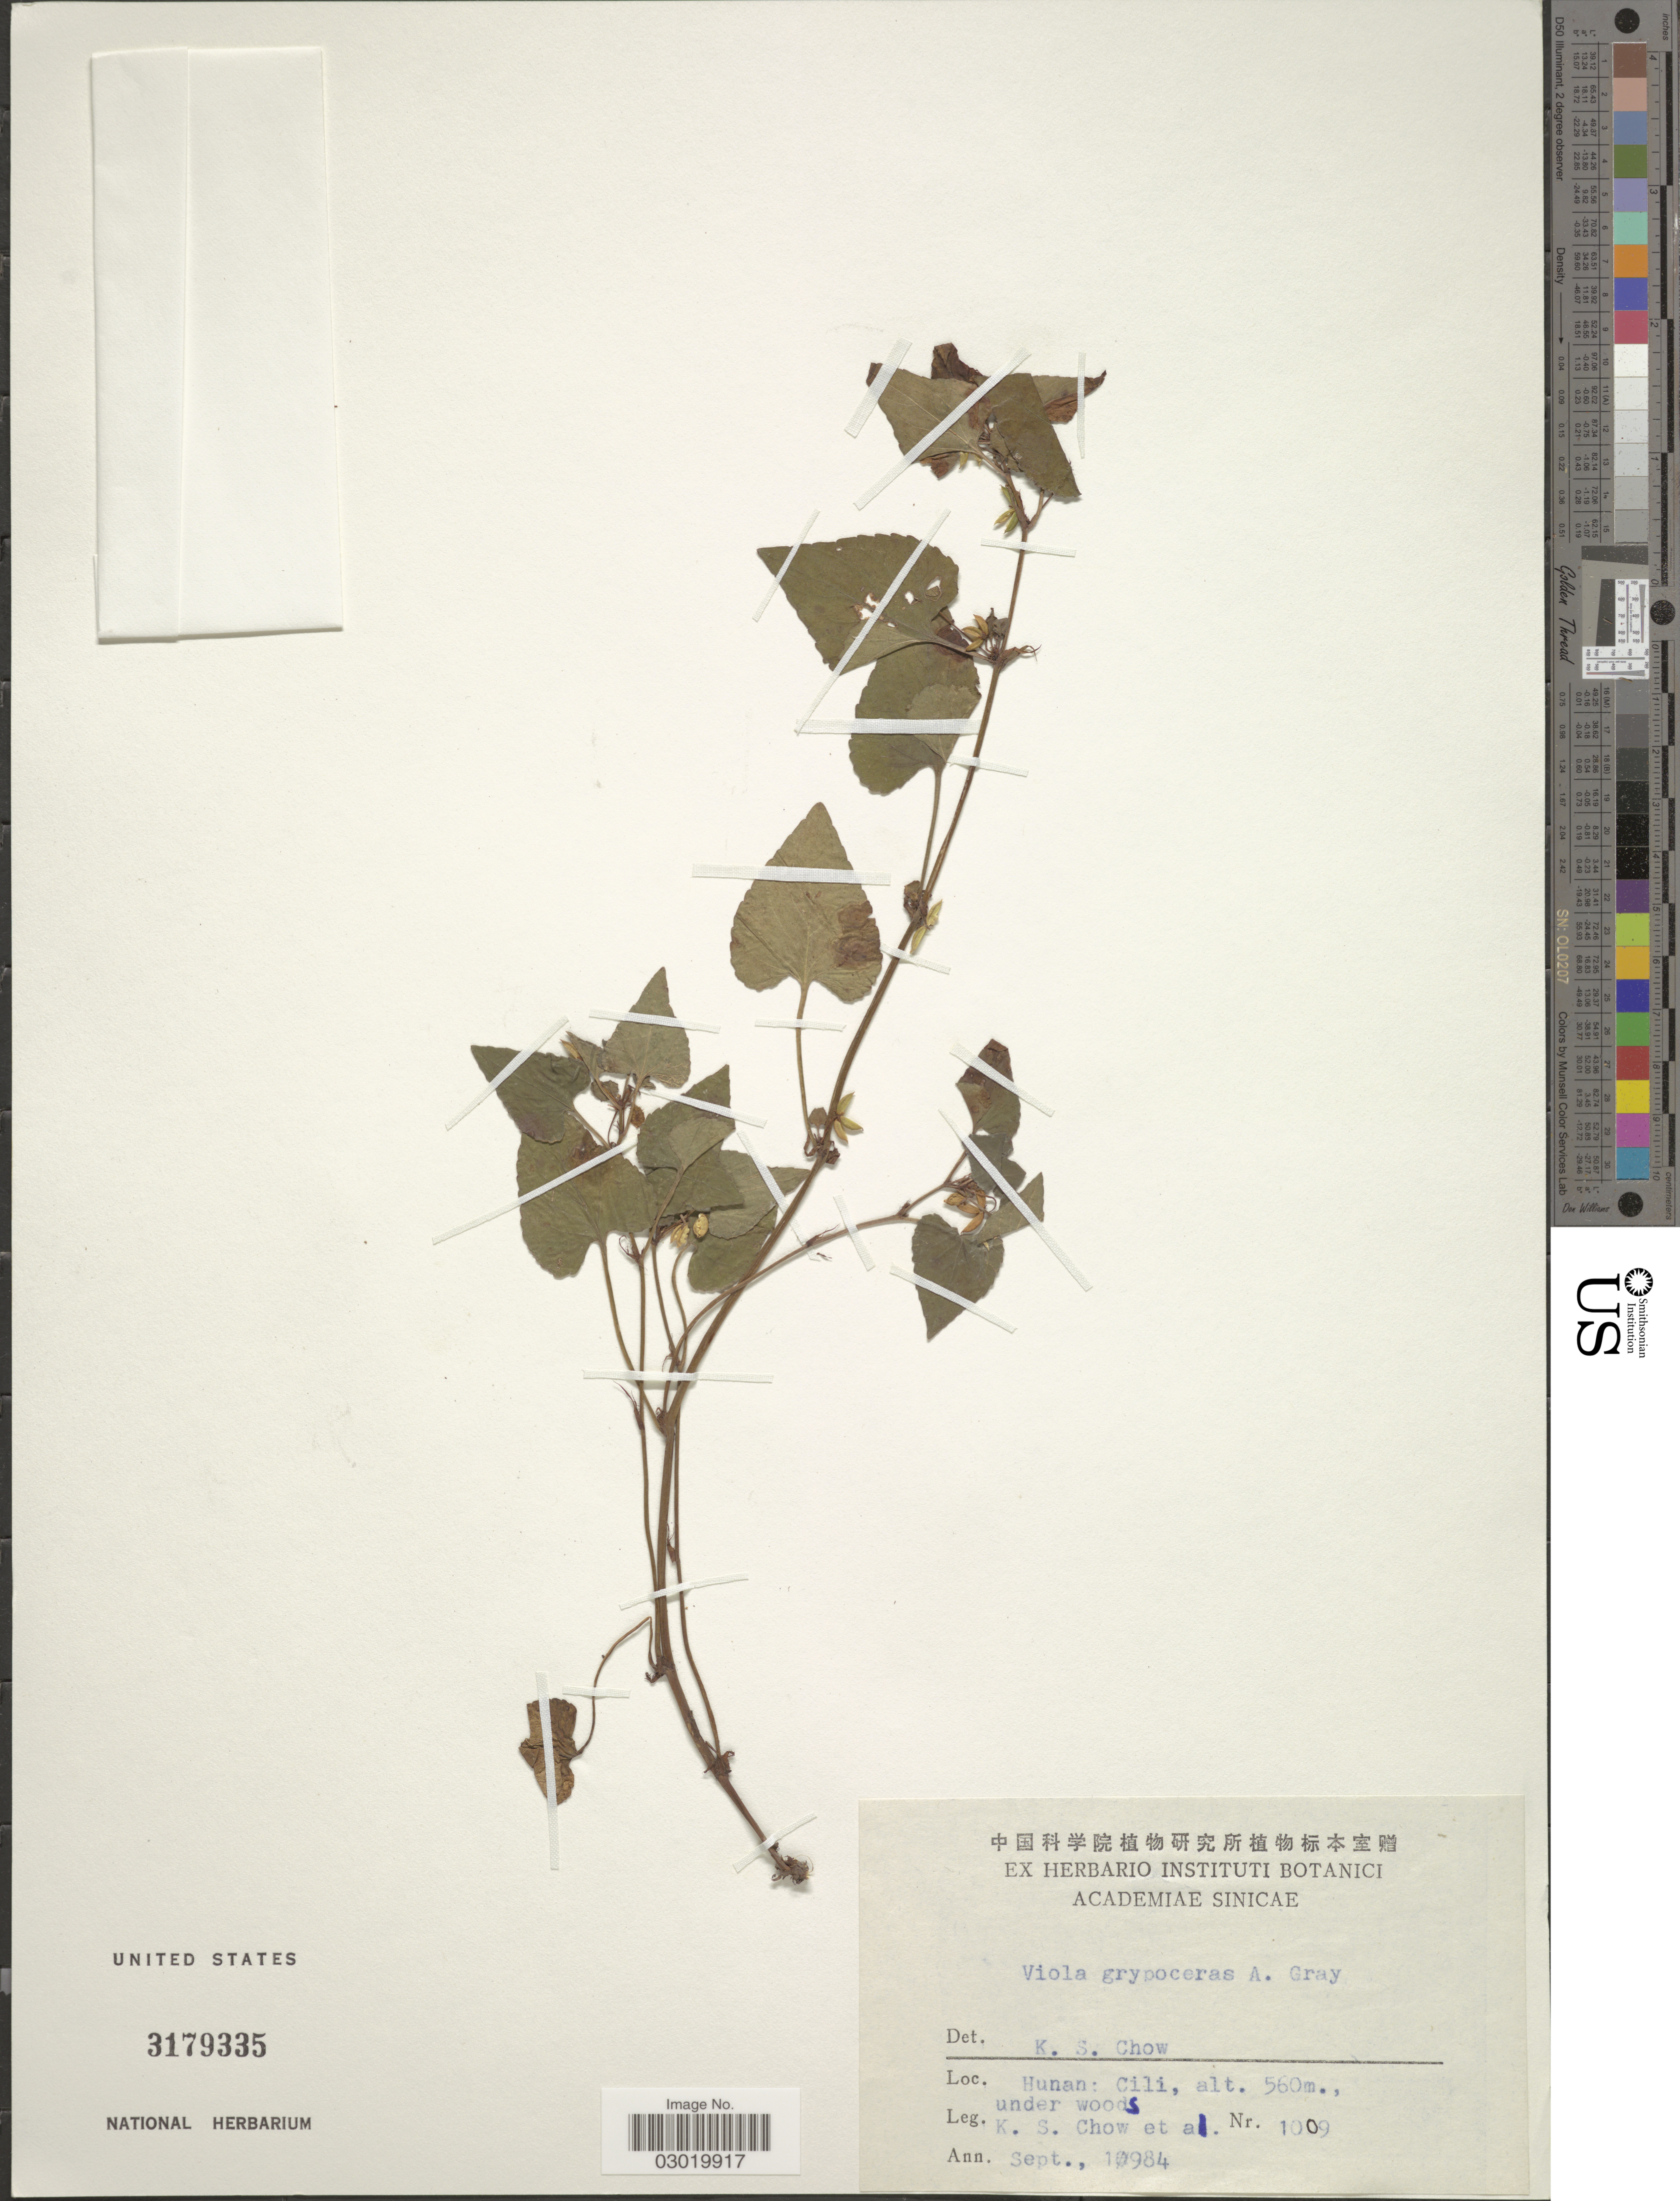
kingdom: Plantae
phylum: Tracheophyta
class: Magnoliopsida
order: Malpighiales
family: Violaceae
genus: Viola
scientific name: Viola grypoceras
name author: A. Gray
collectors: K. S. Chow & et al.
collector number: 1009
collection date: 1984-09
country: China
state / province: Hunan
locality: Hunan: Cili.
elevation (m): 560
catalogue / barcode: US 3179335